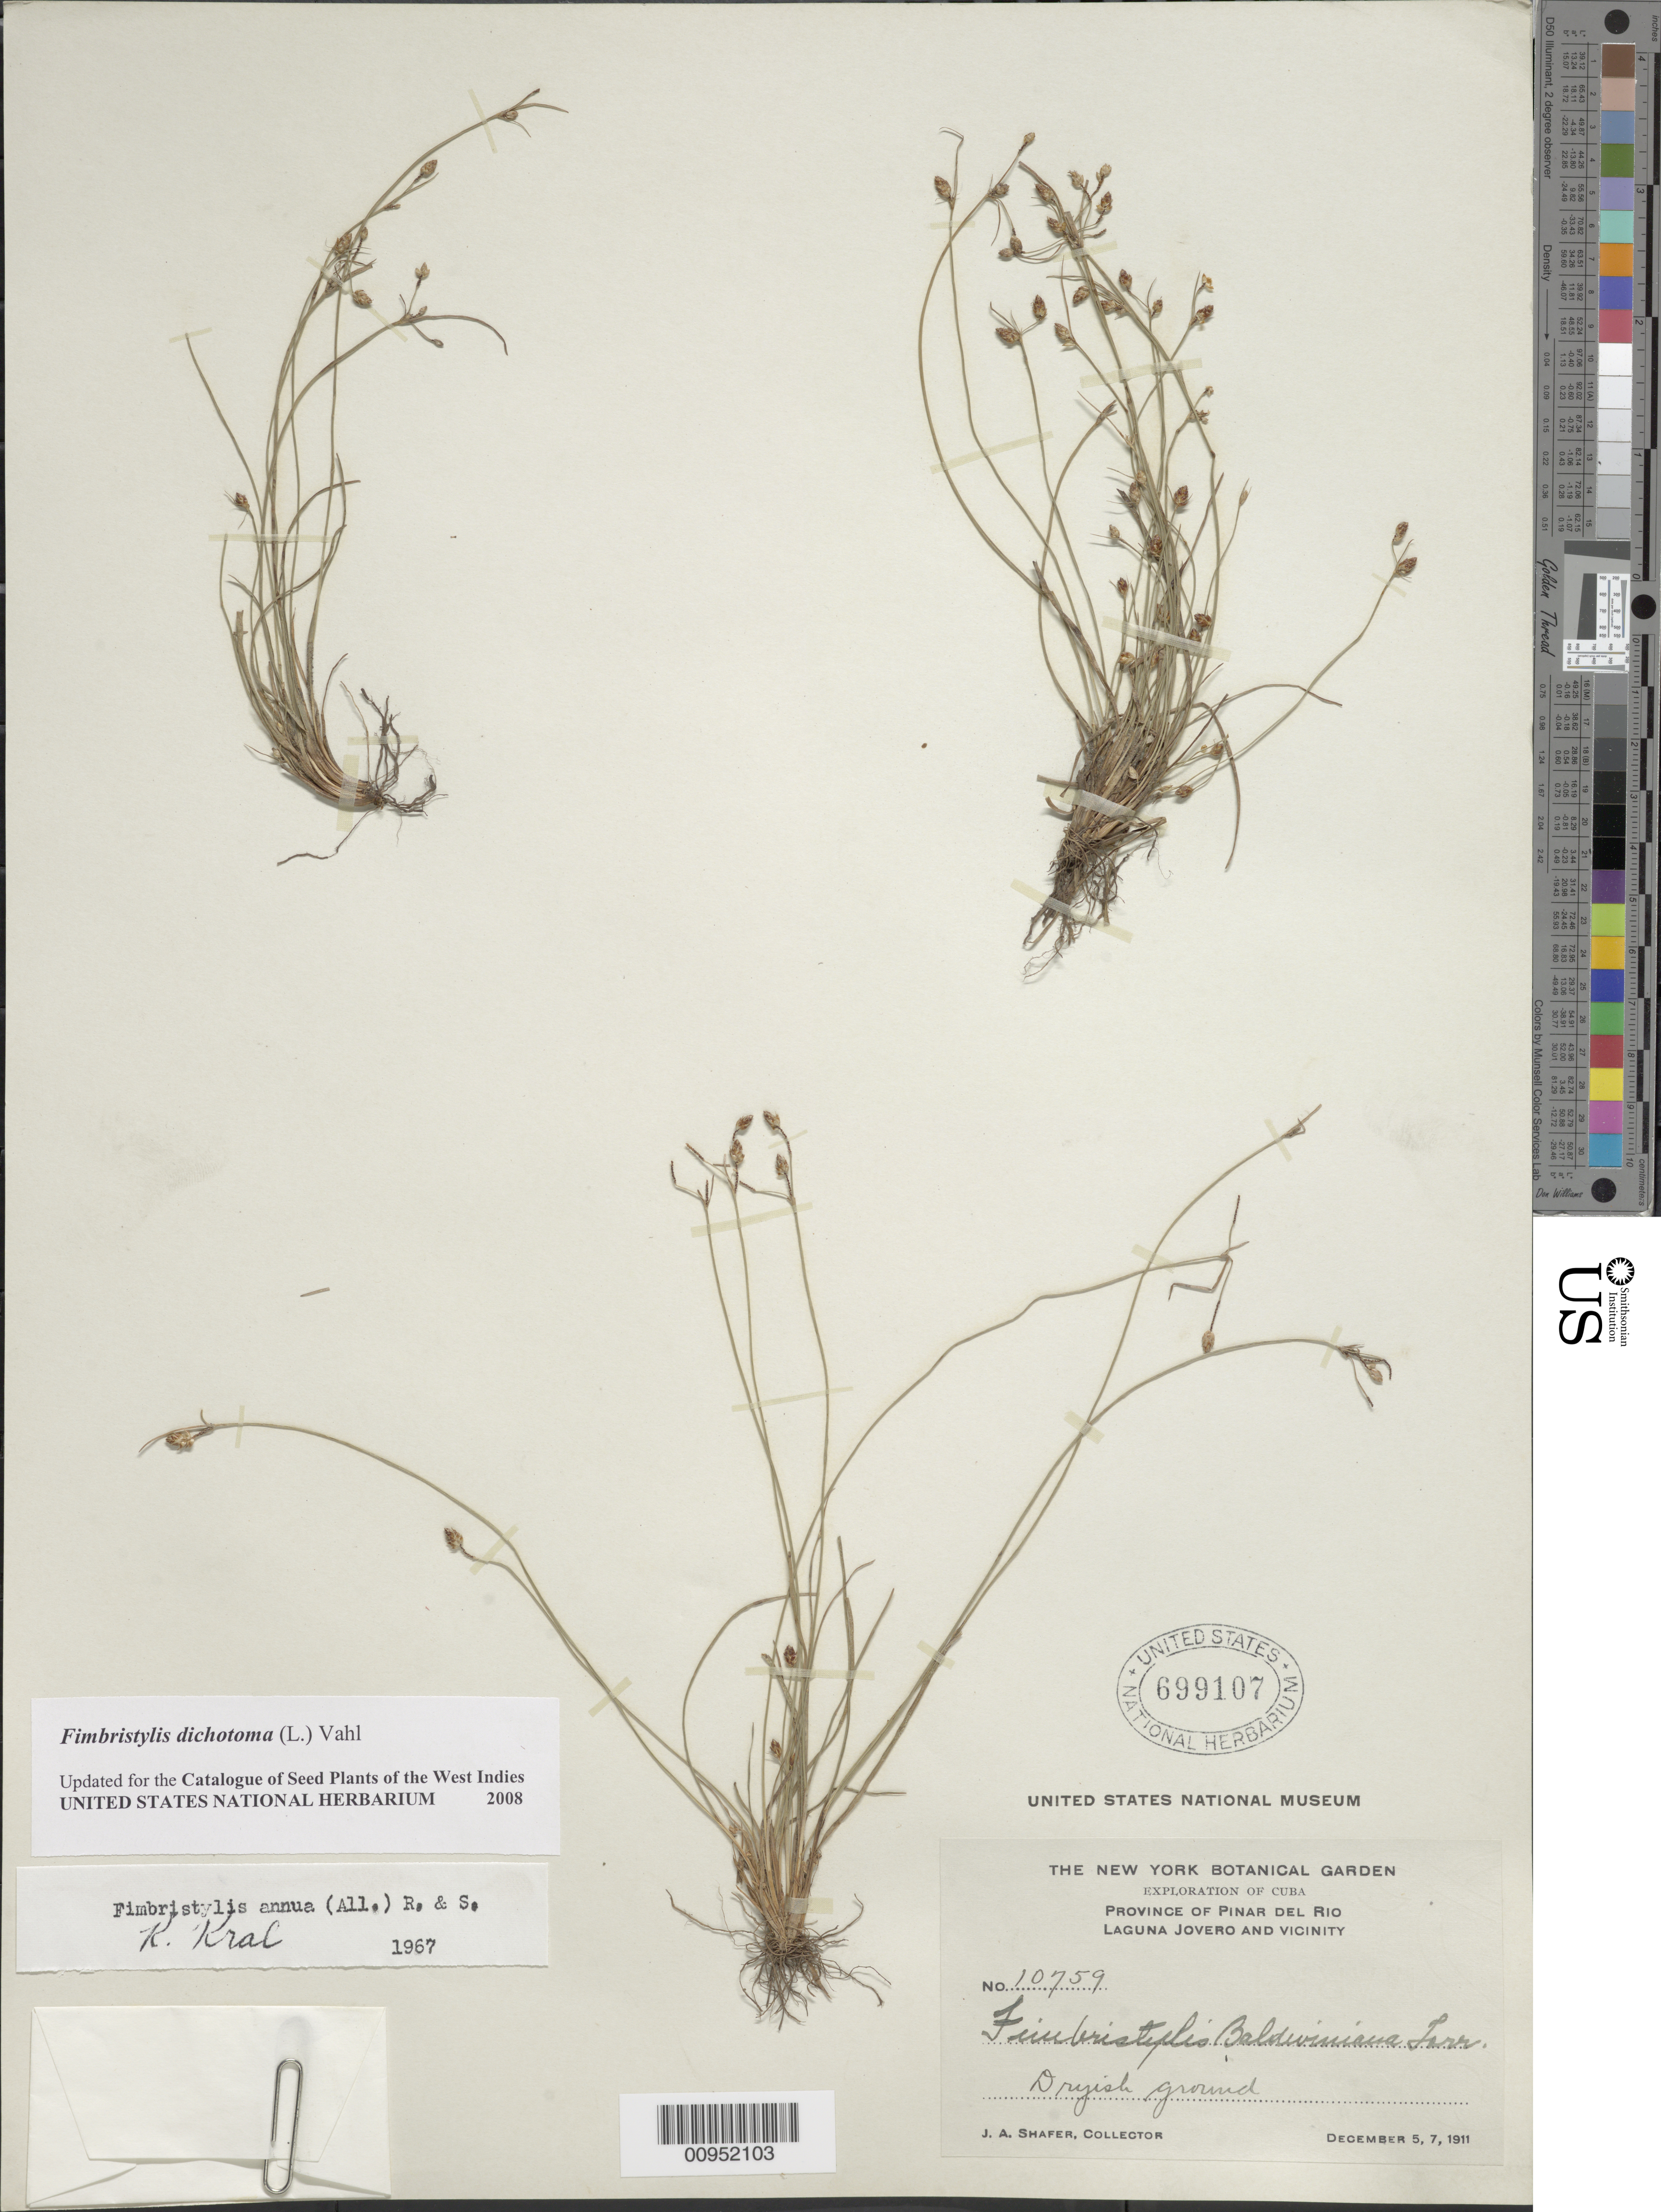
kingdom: Plantae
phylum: Tracheophyta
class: Liliopsida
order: Poales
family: Cyperaceae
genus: Fimbristylis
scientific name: Fimbristylis dichotoma subsp. dichotoma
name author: (L.) Vahl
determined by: Strong, M. T., (US), Smithsonian Institution - National Museum of Natural History (UNITED STATES)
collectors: J. A. Shafer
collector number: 10759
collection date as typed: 05 Dec 1911 to 07 Dec 1911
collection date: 1911-12-05/1911-12-07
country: Cuba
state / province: Pinar del Rio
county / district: Dry forest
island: Cuba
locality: Laguna Jovero and vicinity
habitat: Dryish ground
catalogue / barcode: US 699107